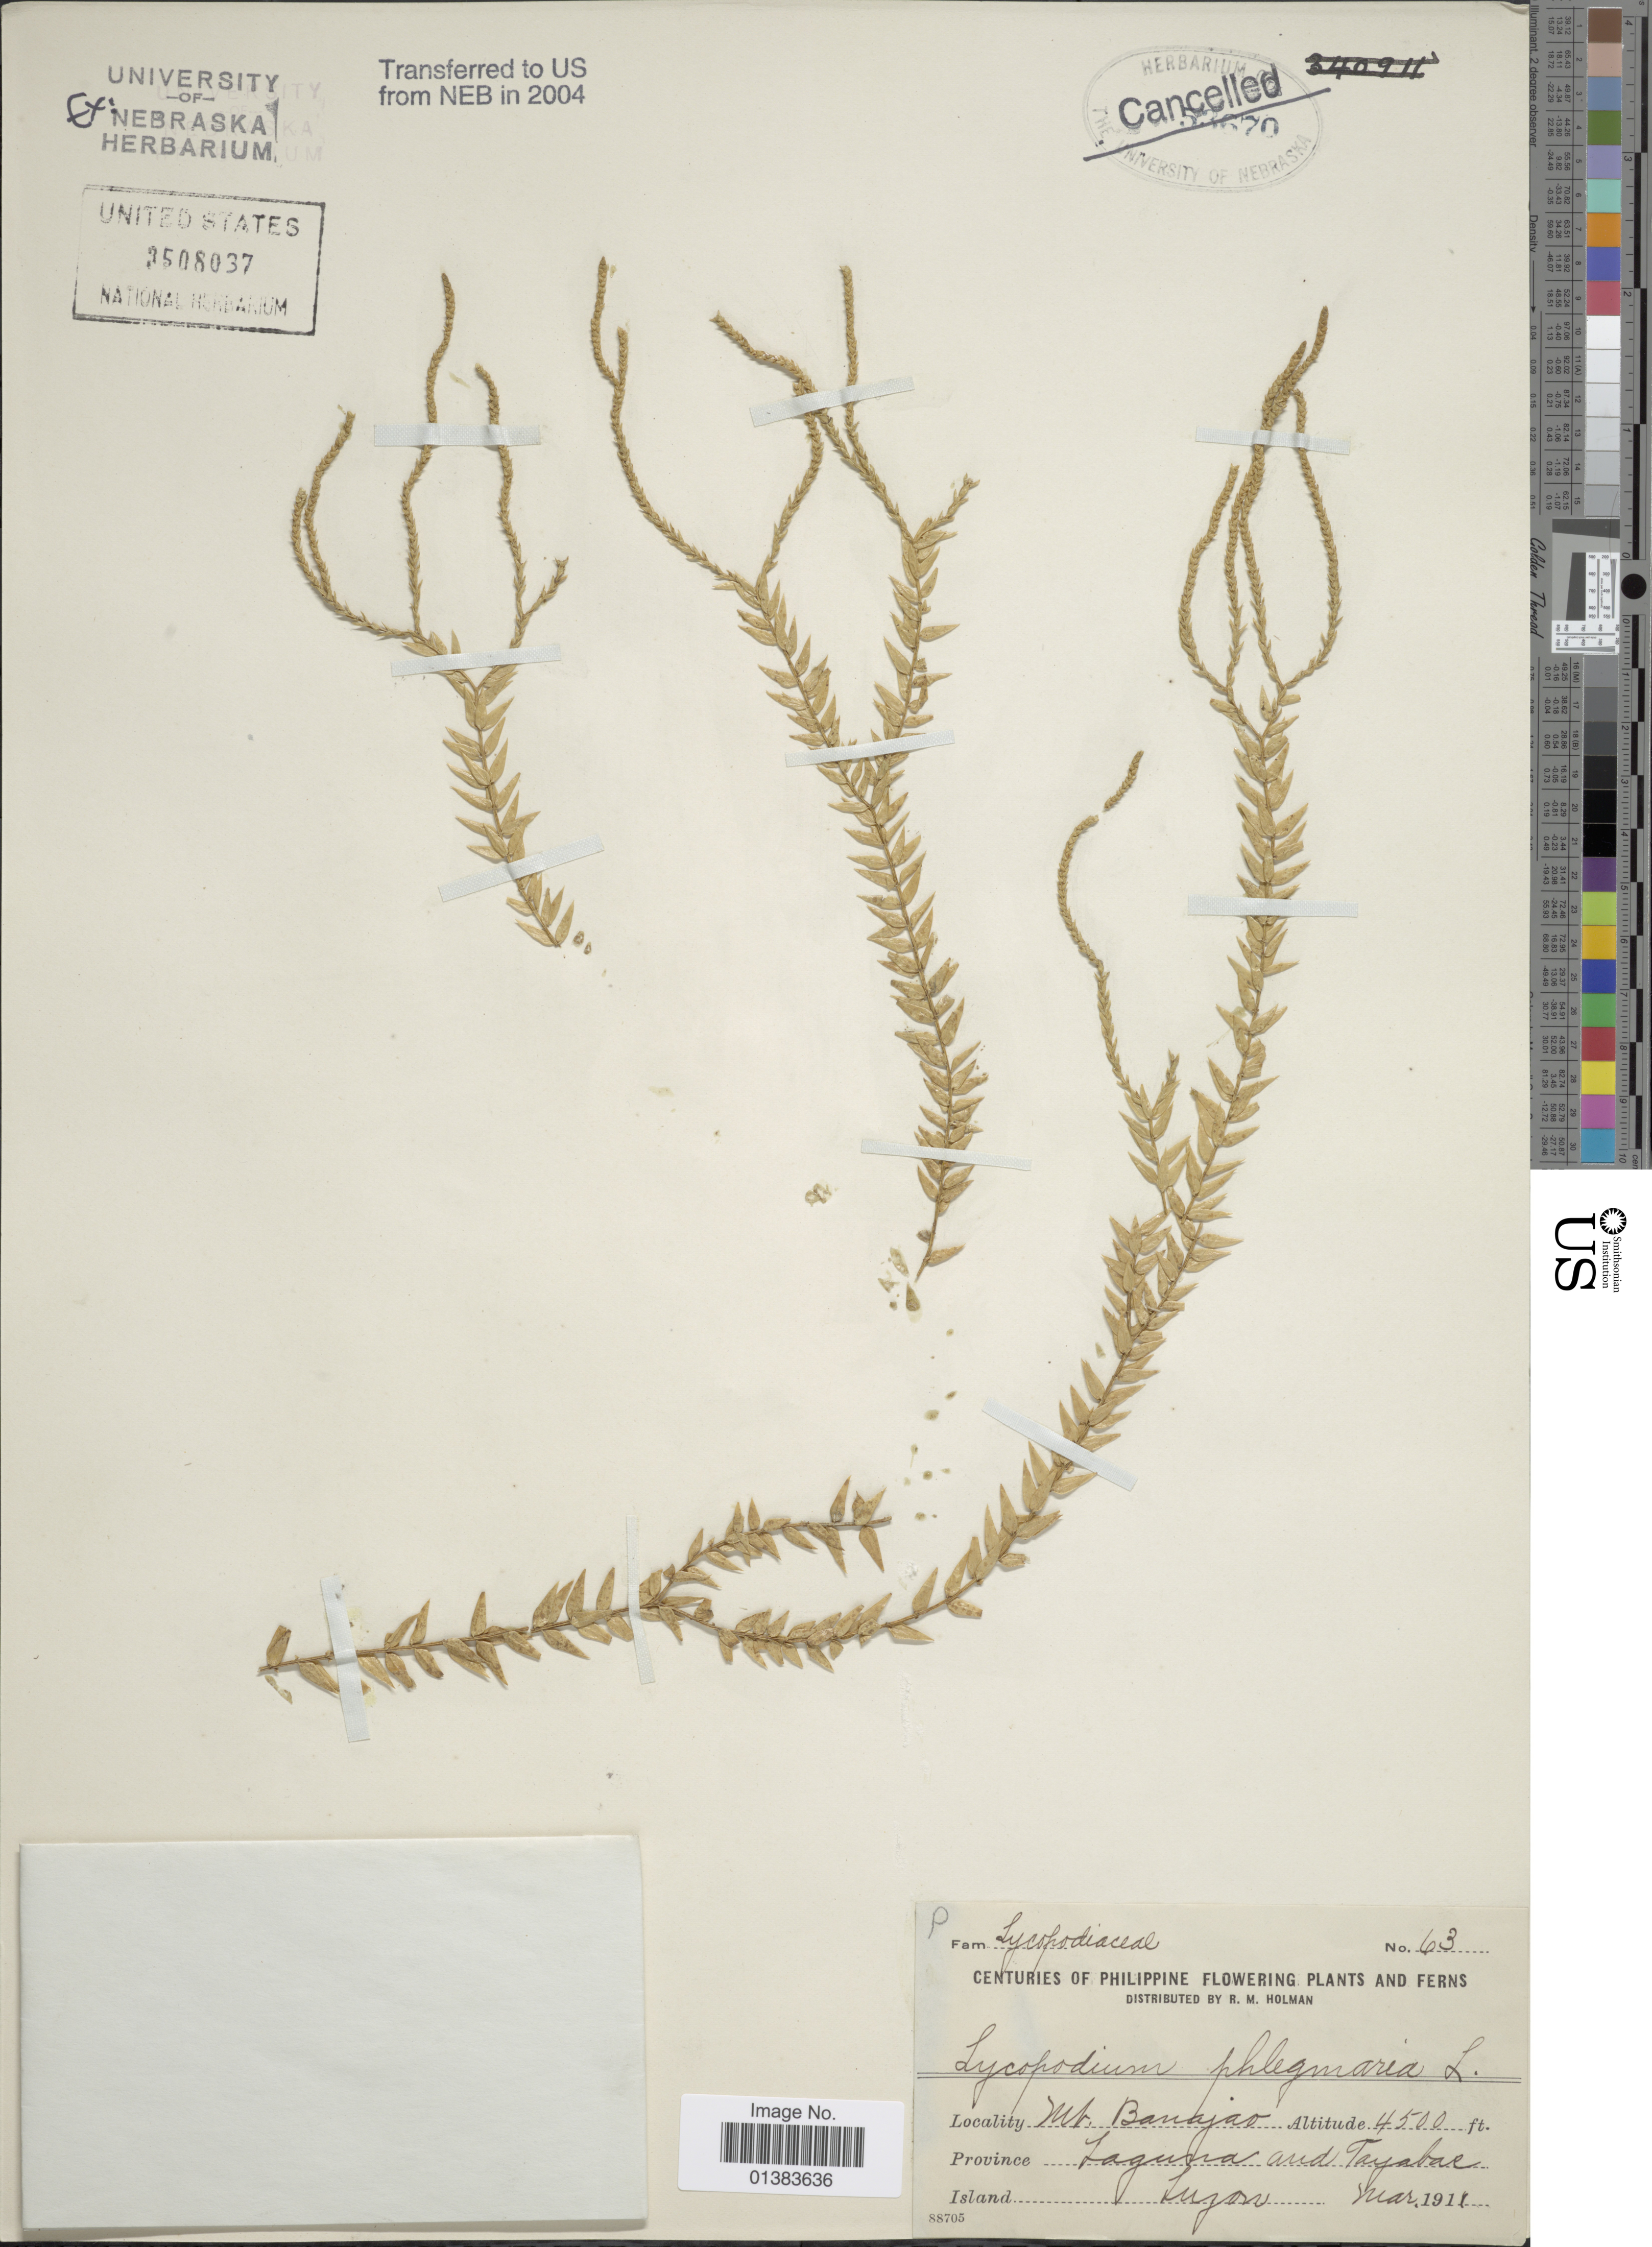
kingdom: Plantae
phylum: Tracheophyta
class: Lycopodiopsida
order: Lycopodiales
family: Lycopodiaceae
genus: Phlegmariurus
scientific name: Phlegmariurus banayanicus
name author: (Herter) A. R. Field & Bostock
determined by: Field, A. R.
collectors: R. Holman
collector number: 63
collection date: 1911-03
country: Philippines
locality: Mt. Banajao, Province Laguna and Tayabar, Island Luzon.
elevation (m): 1372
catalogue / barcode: US 3508037